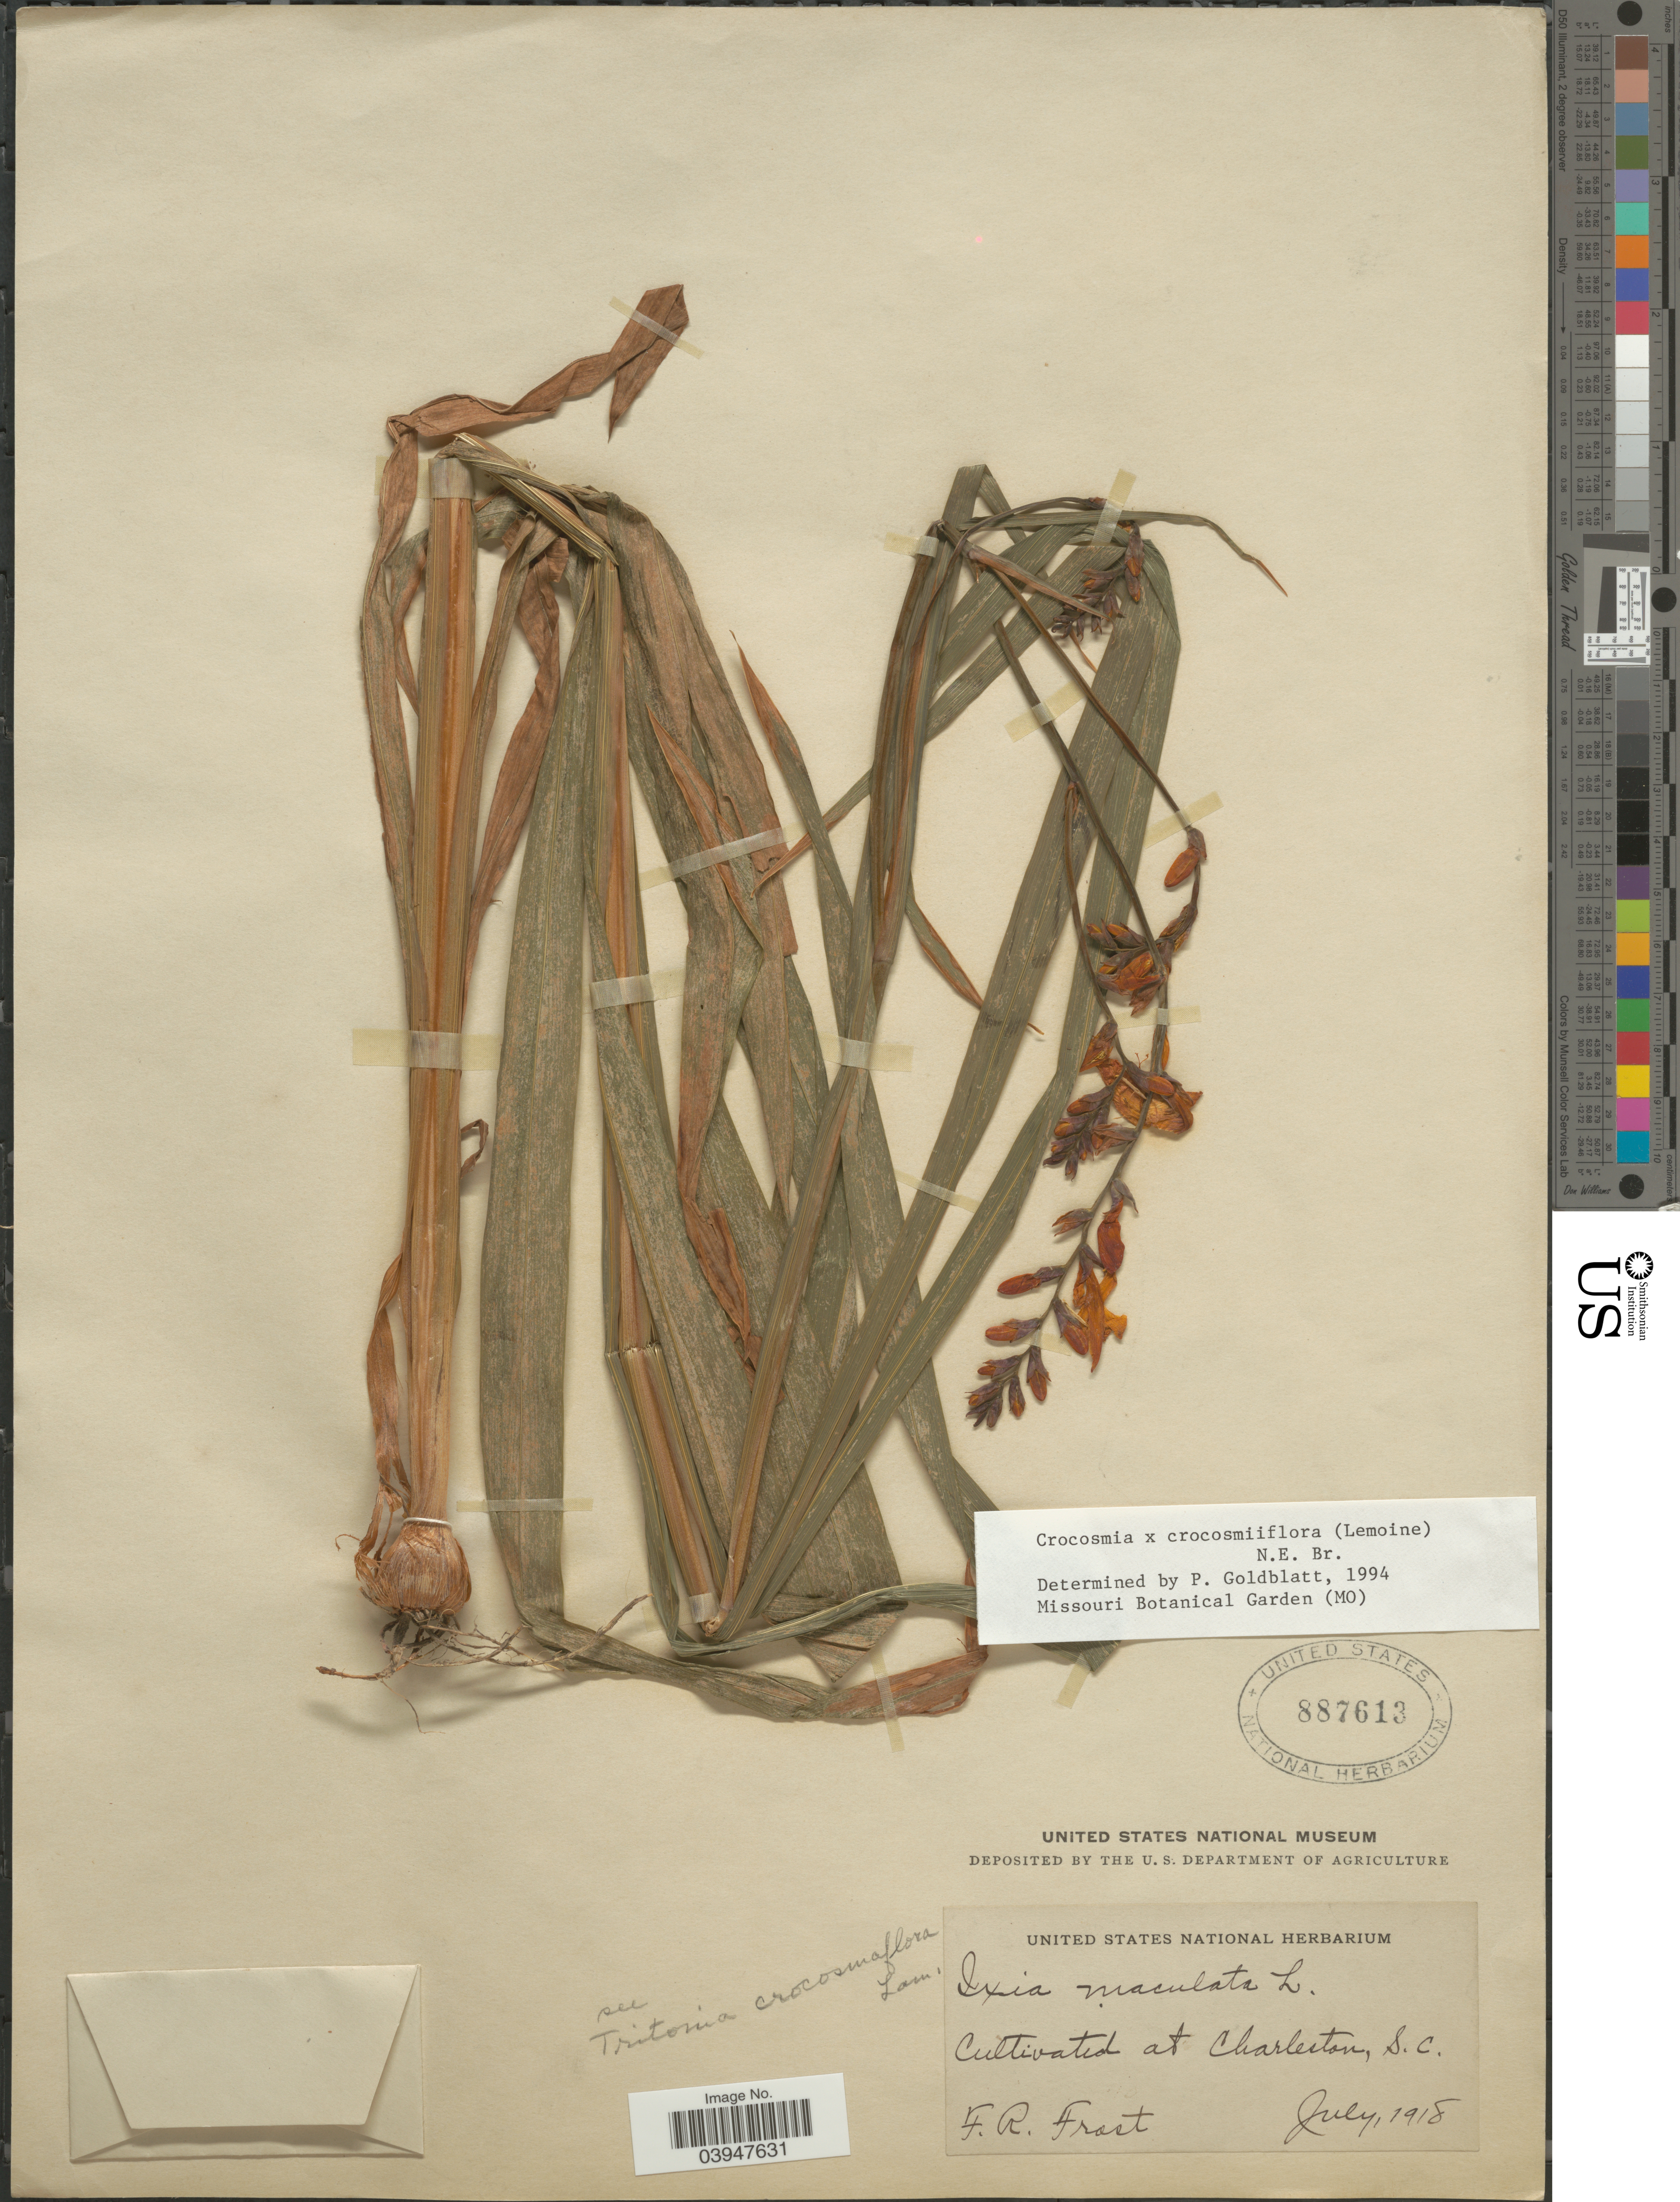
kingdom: Plantae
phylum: Tracheophyta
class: Liliopsida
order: Asparagales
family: Iridaceae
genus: Crocosmia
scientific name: Crocosmia x crocosmiiflora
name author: (Lemoine) N.E. Br.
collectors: F. Frost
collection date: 1918-07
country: United States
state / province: South Carolina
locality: At Charleston.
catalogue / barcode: US 887613